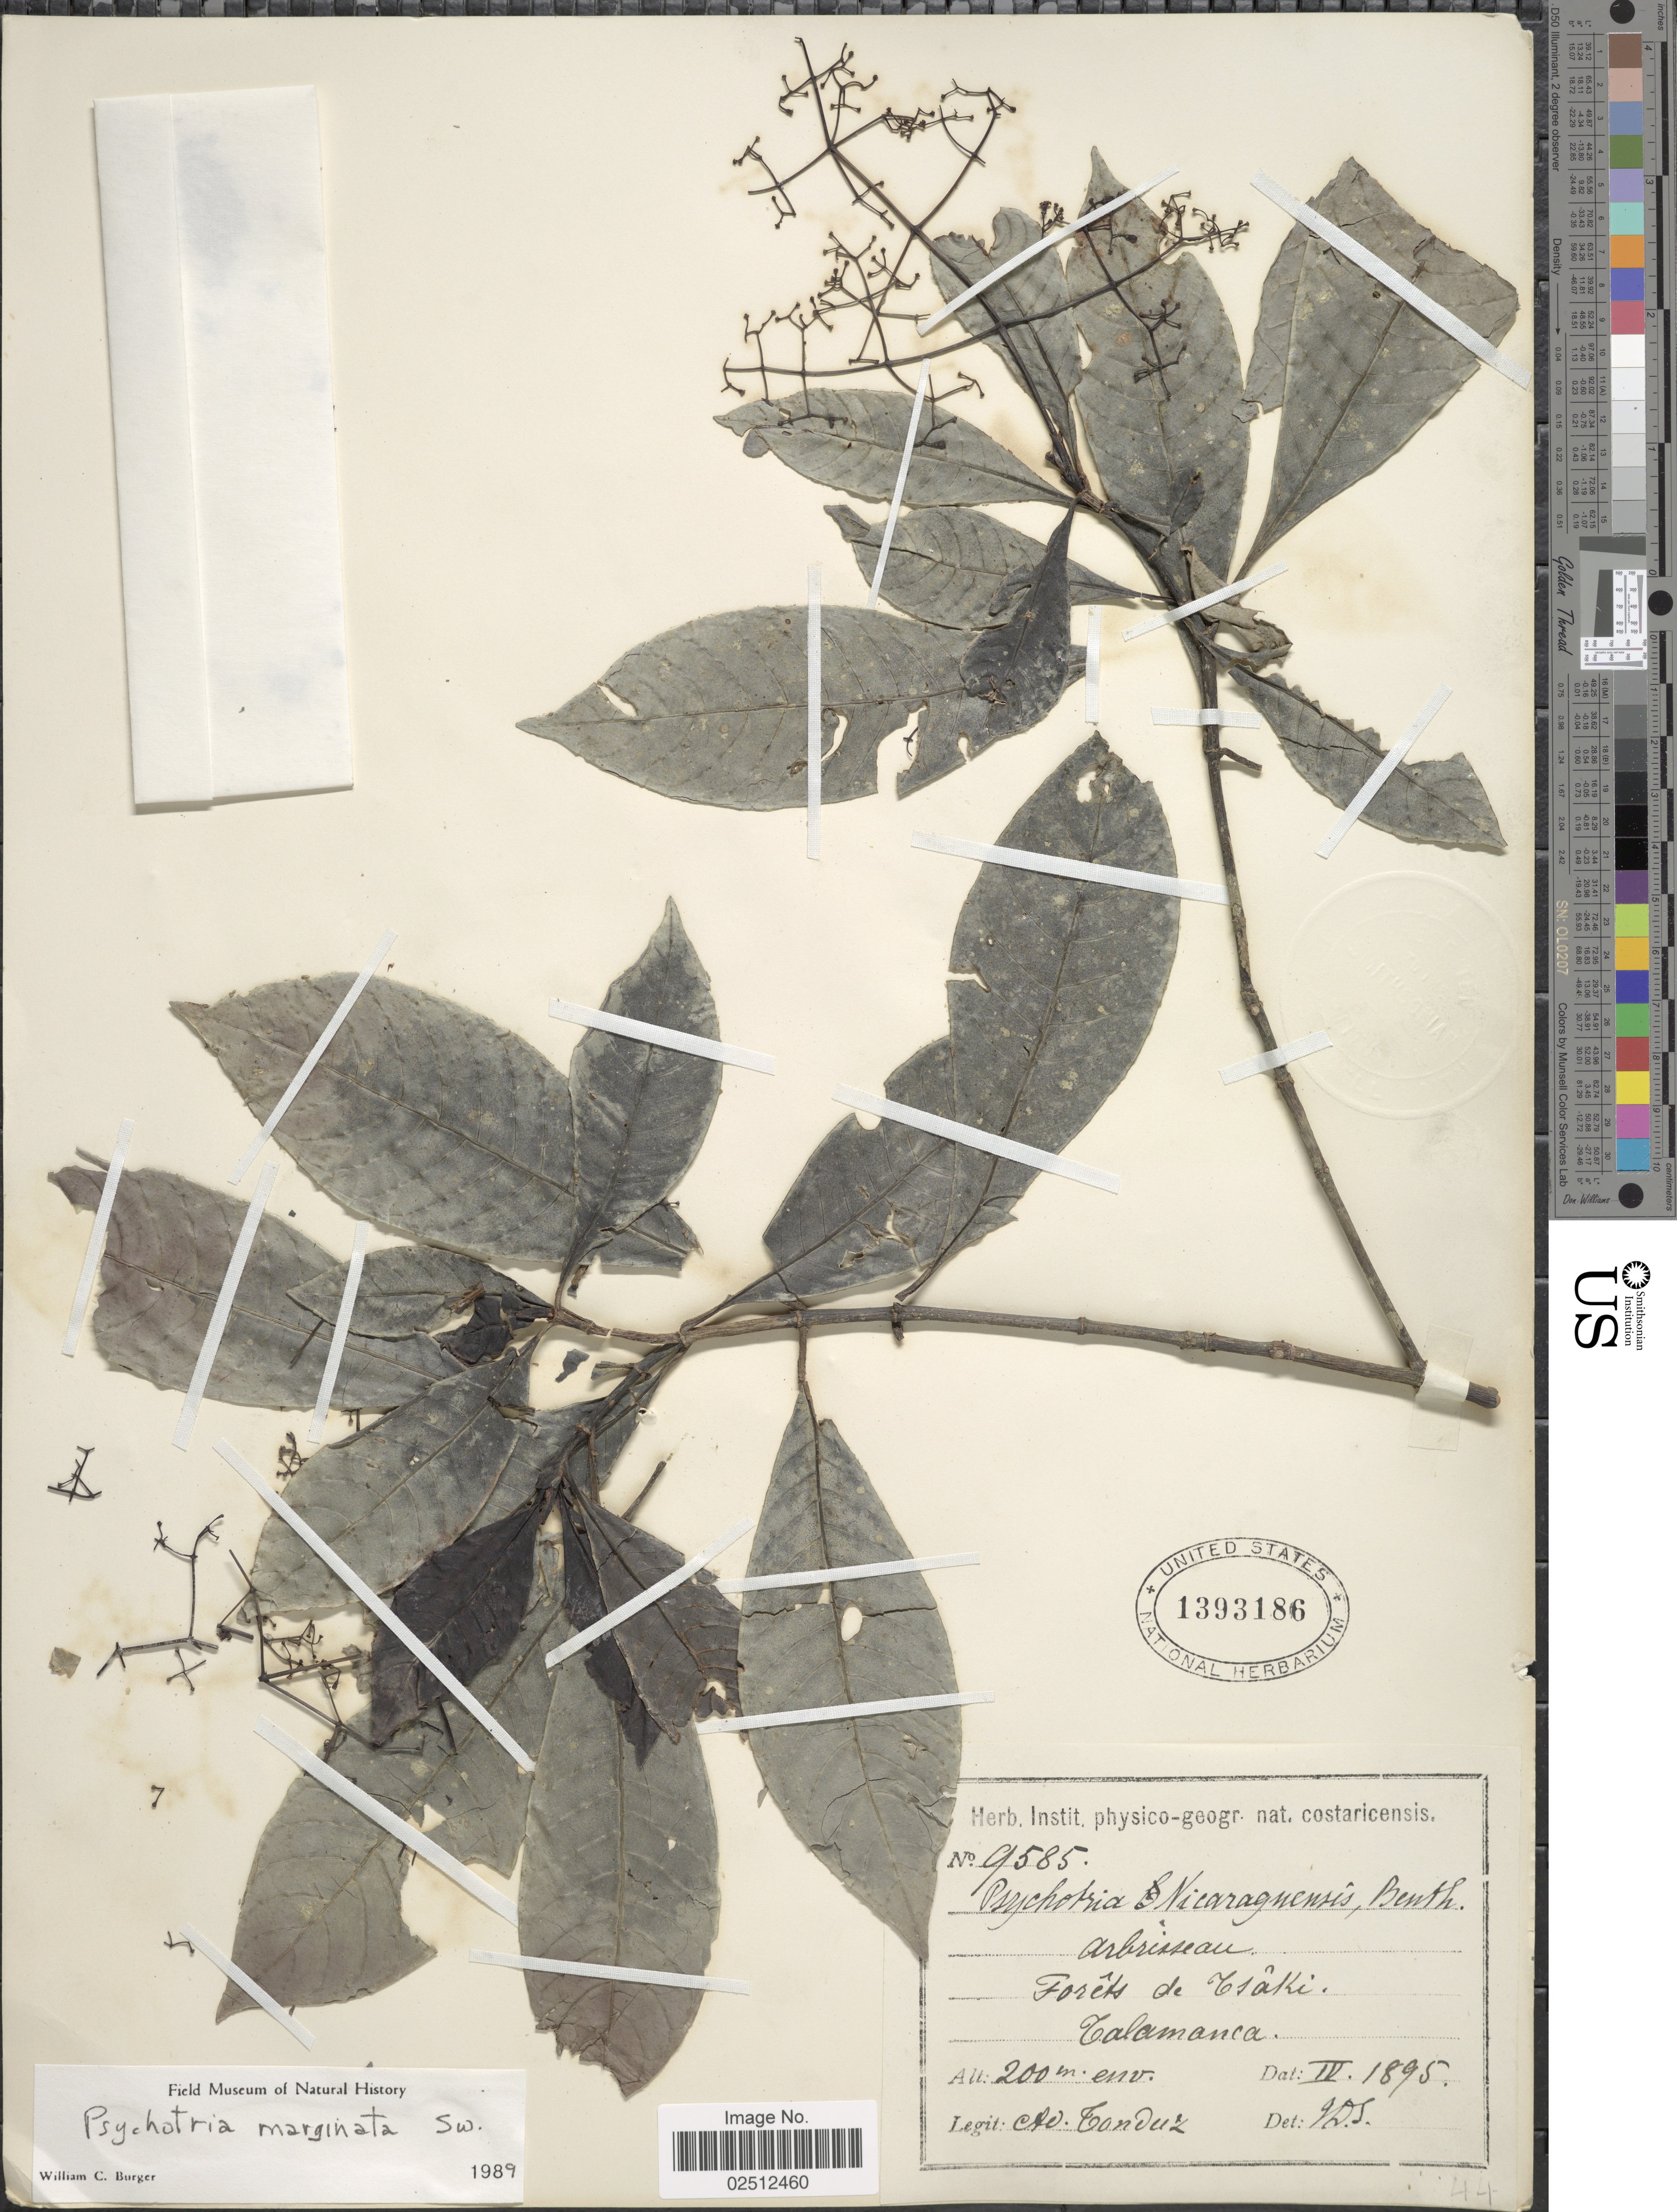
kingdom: Plantae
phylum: Tracheophyta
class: Magnoliopsida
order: Gentianales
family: Rubiaceae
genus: Psychotria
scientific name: Psychotria marginata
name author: Sw.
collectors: A. Tonduz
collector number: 9585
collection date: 1895-04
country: Costa Rica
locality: Forets de Tsaki, Talamanca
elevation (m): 200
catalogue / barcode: US 1393186